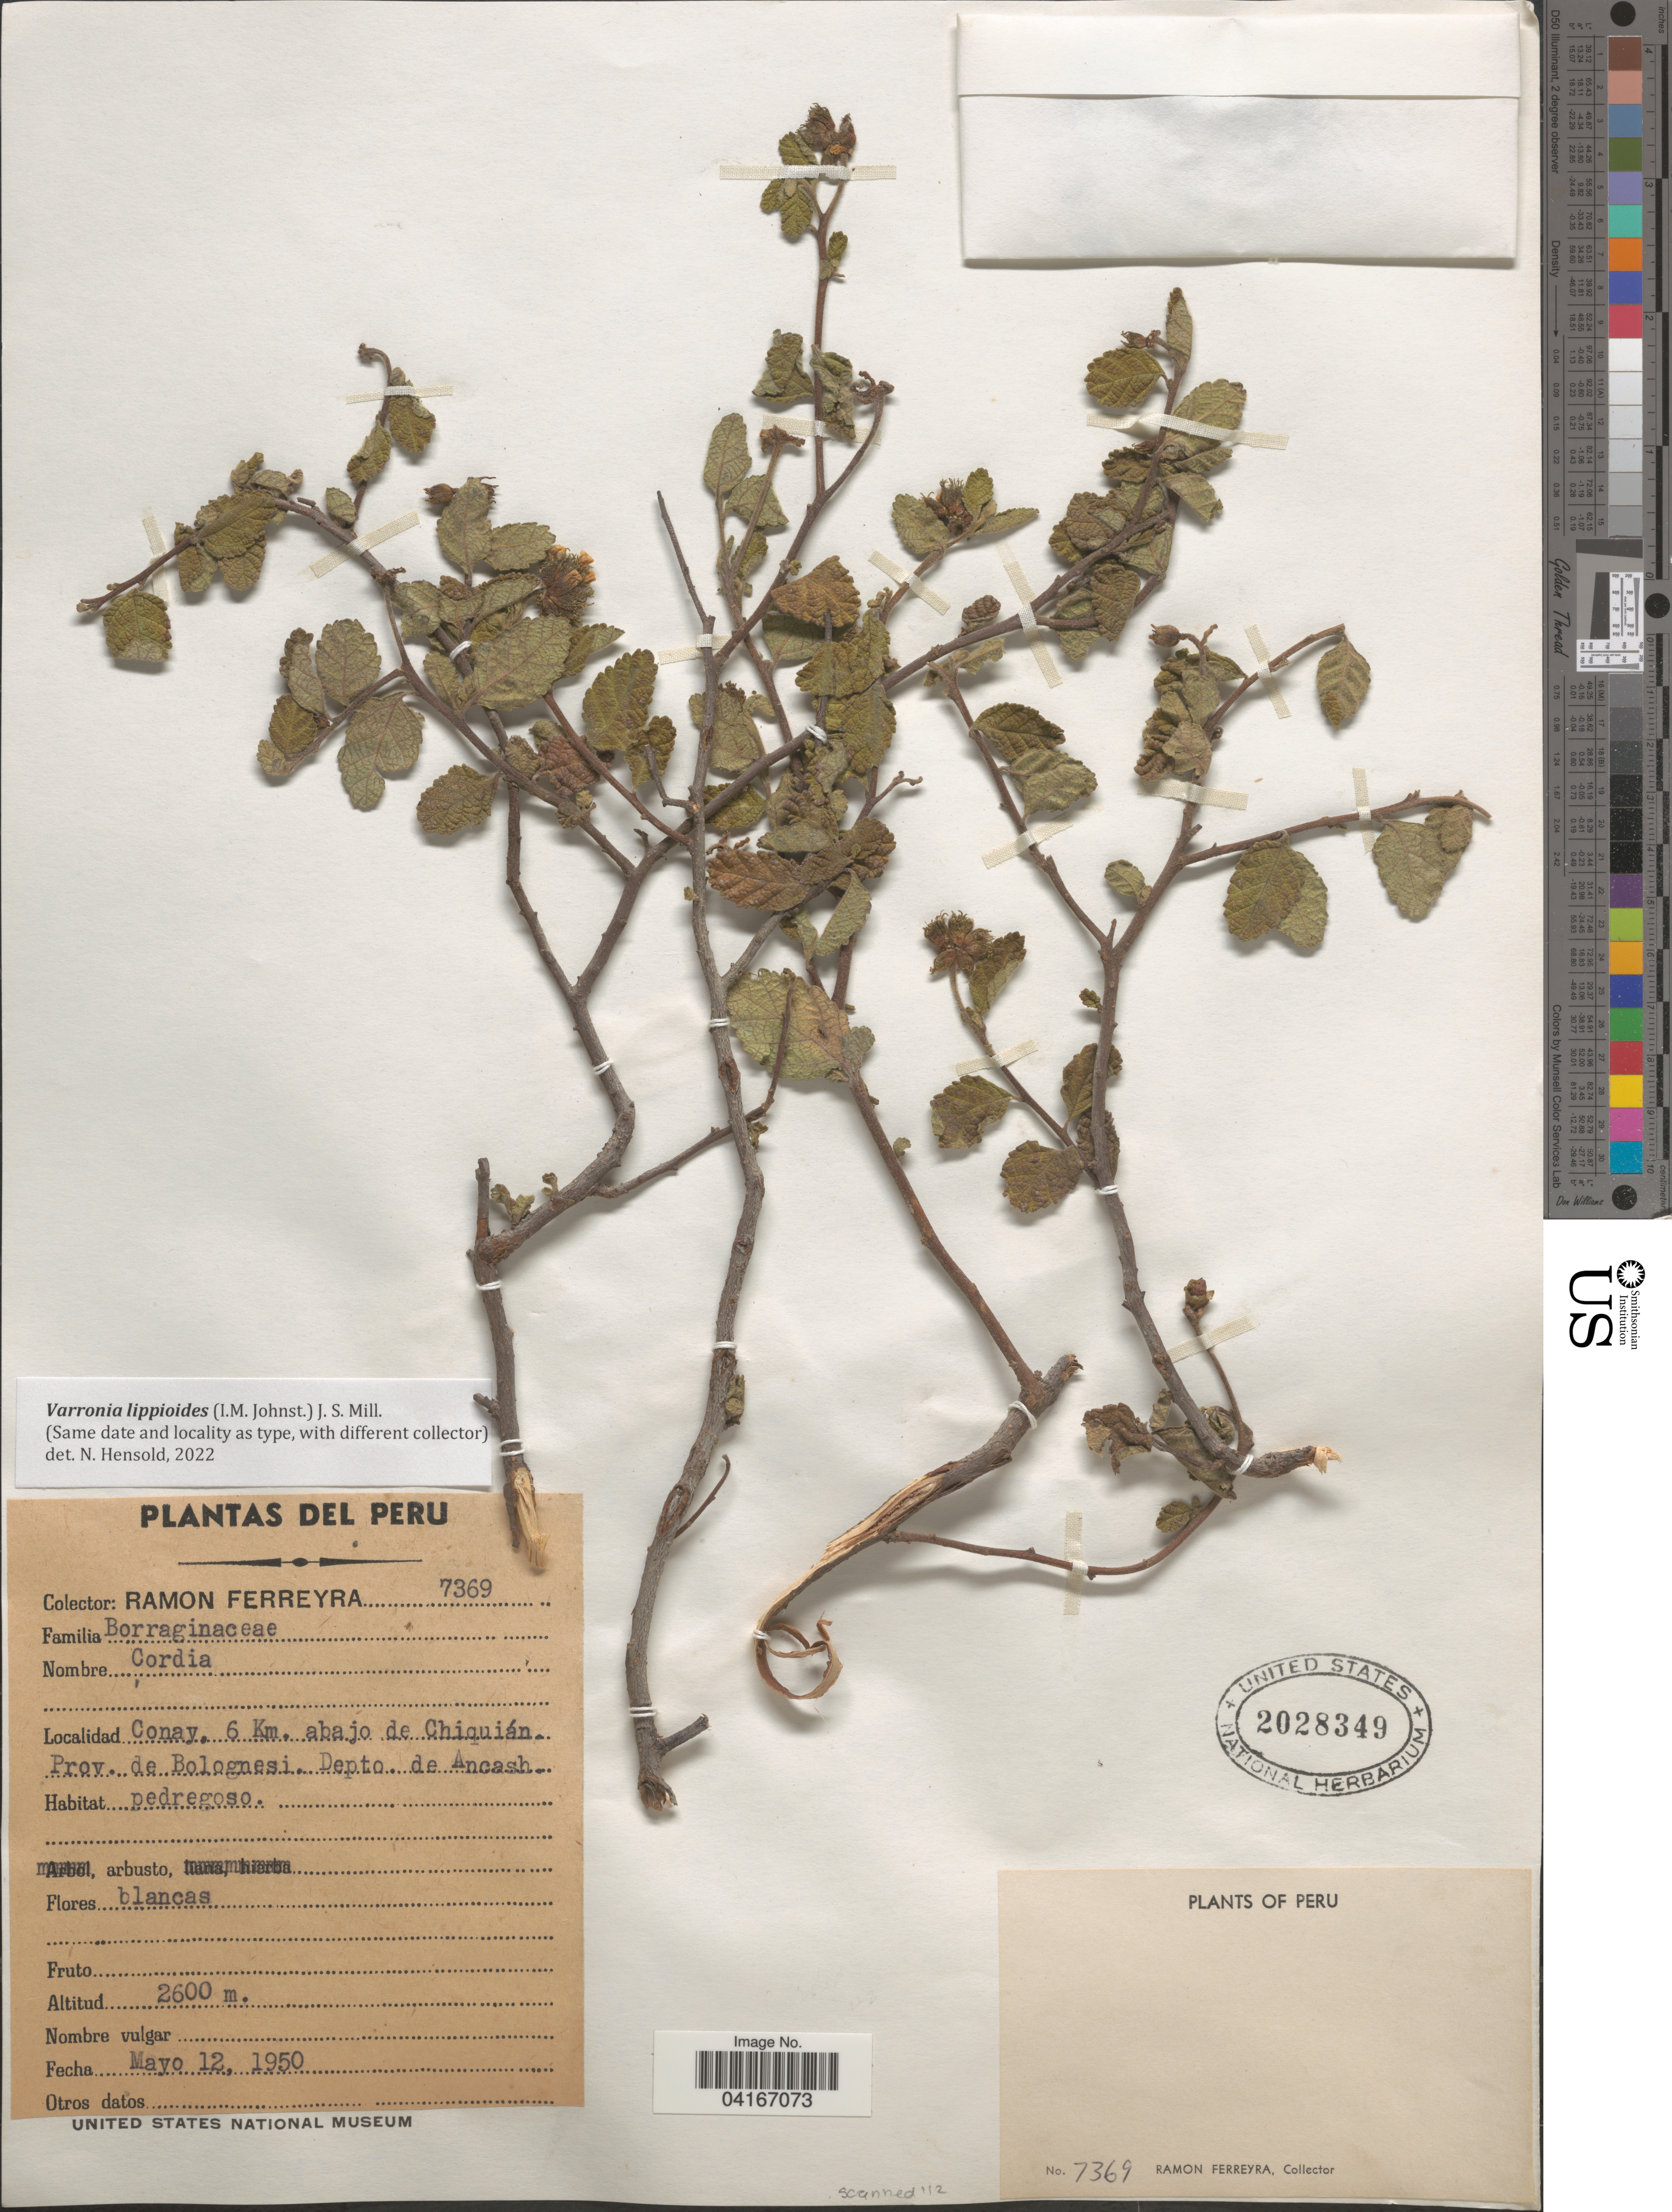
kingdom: Plantae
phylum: Tracheophyta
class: Magnoliopsida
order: Boraginales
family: Cordiaceae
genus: Varronia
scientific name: Varronia lippioides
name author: (I.M. Johnst.) J.S. Mill.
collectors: R. A. Ferreyra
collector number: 7369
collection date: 1950-05-12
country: Peru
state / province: Ancash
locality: Conay, 6 Km. abajo de Chiquián. Prov. de Bolognesi. Depto. de Ancash.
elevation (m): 2600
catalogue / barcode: US 2028349